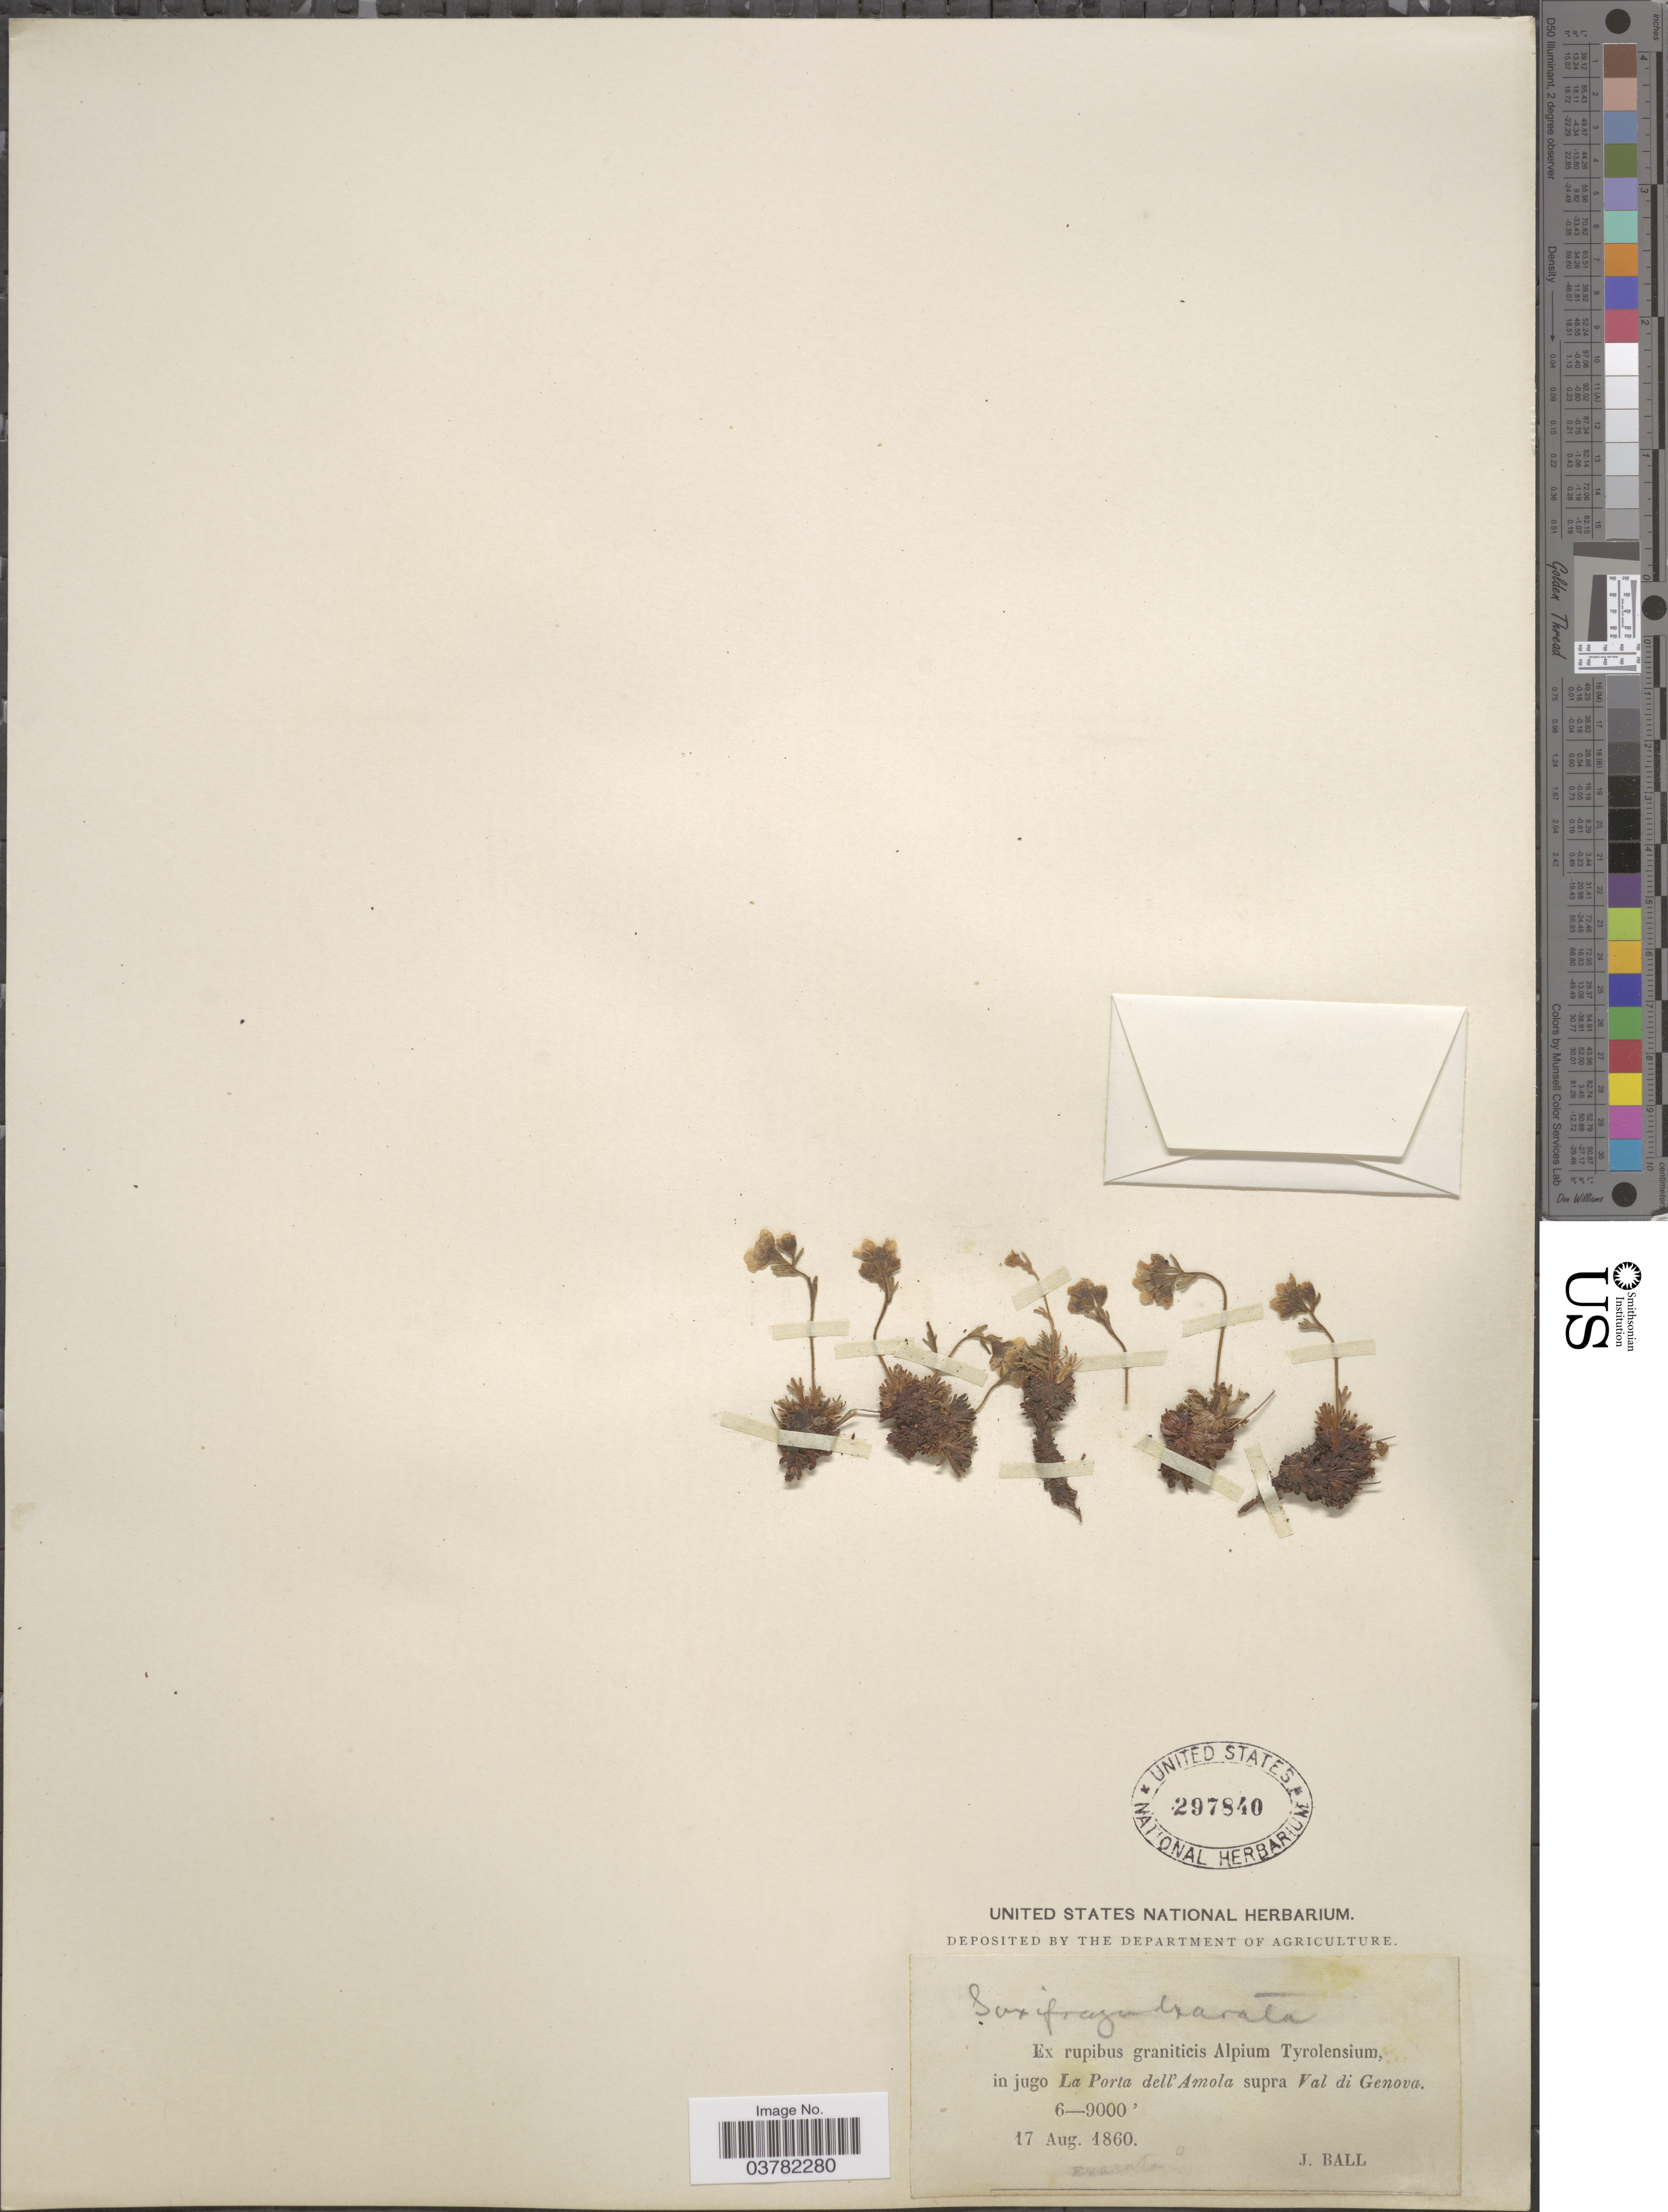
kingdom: Plantae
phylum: Tracheophyta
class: Magnoliopsida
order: Saxifragales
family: Saxifragaceae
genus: Saxifraga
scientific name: Saxifraga exarata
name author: Vill.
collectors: J. Ball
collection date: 1860-08-17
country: Italy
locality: Ex Rupibus graniticis Alpium Tyrolensium, en jugo La Porta dell'Amola supra Val di Genova.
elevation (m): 1829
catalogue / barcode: US 297840